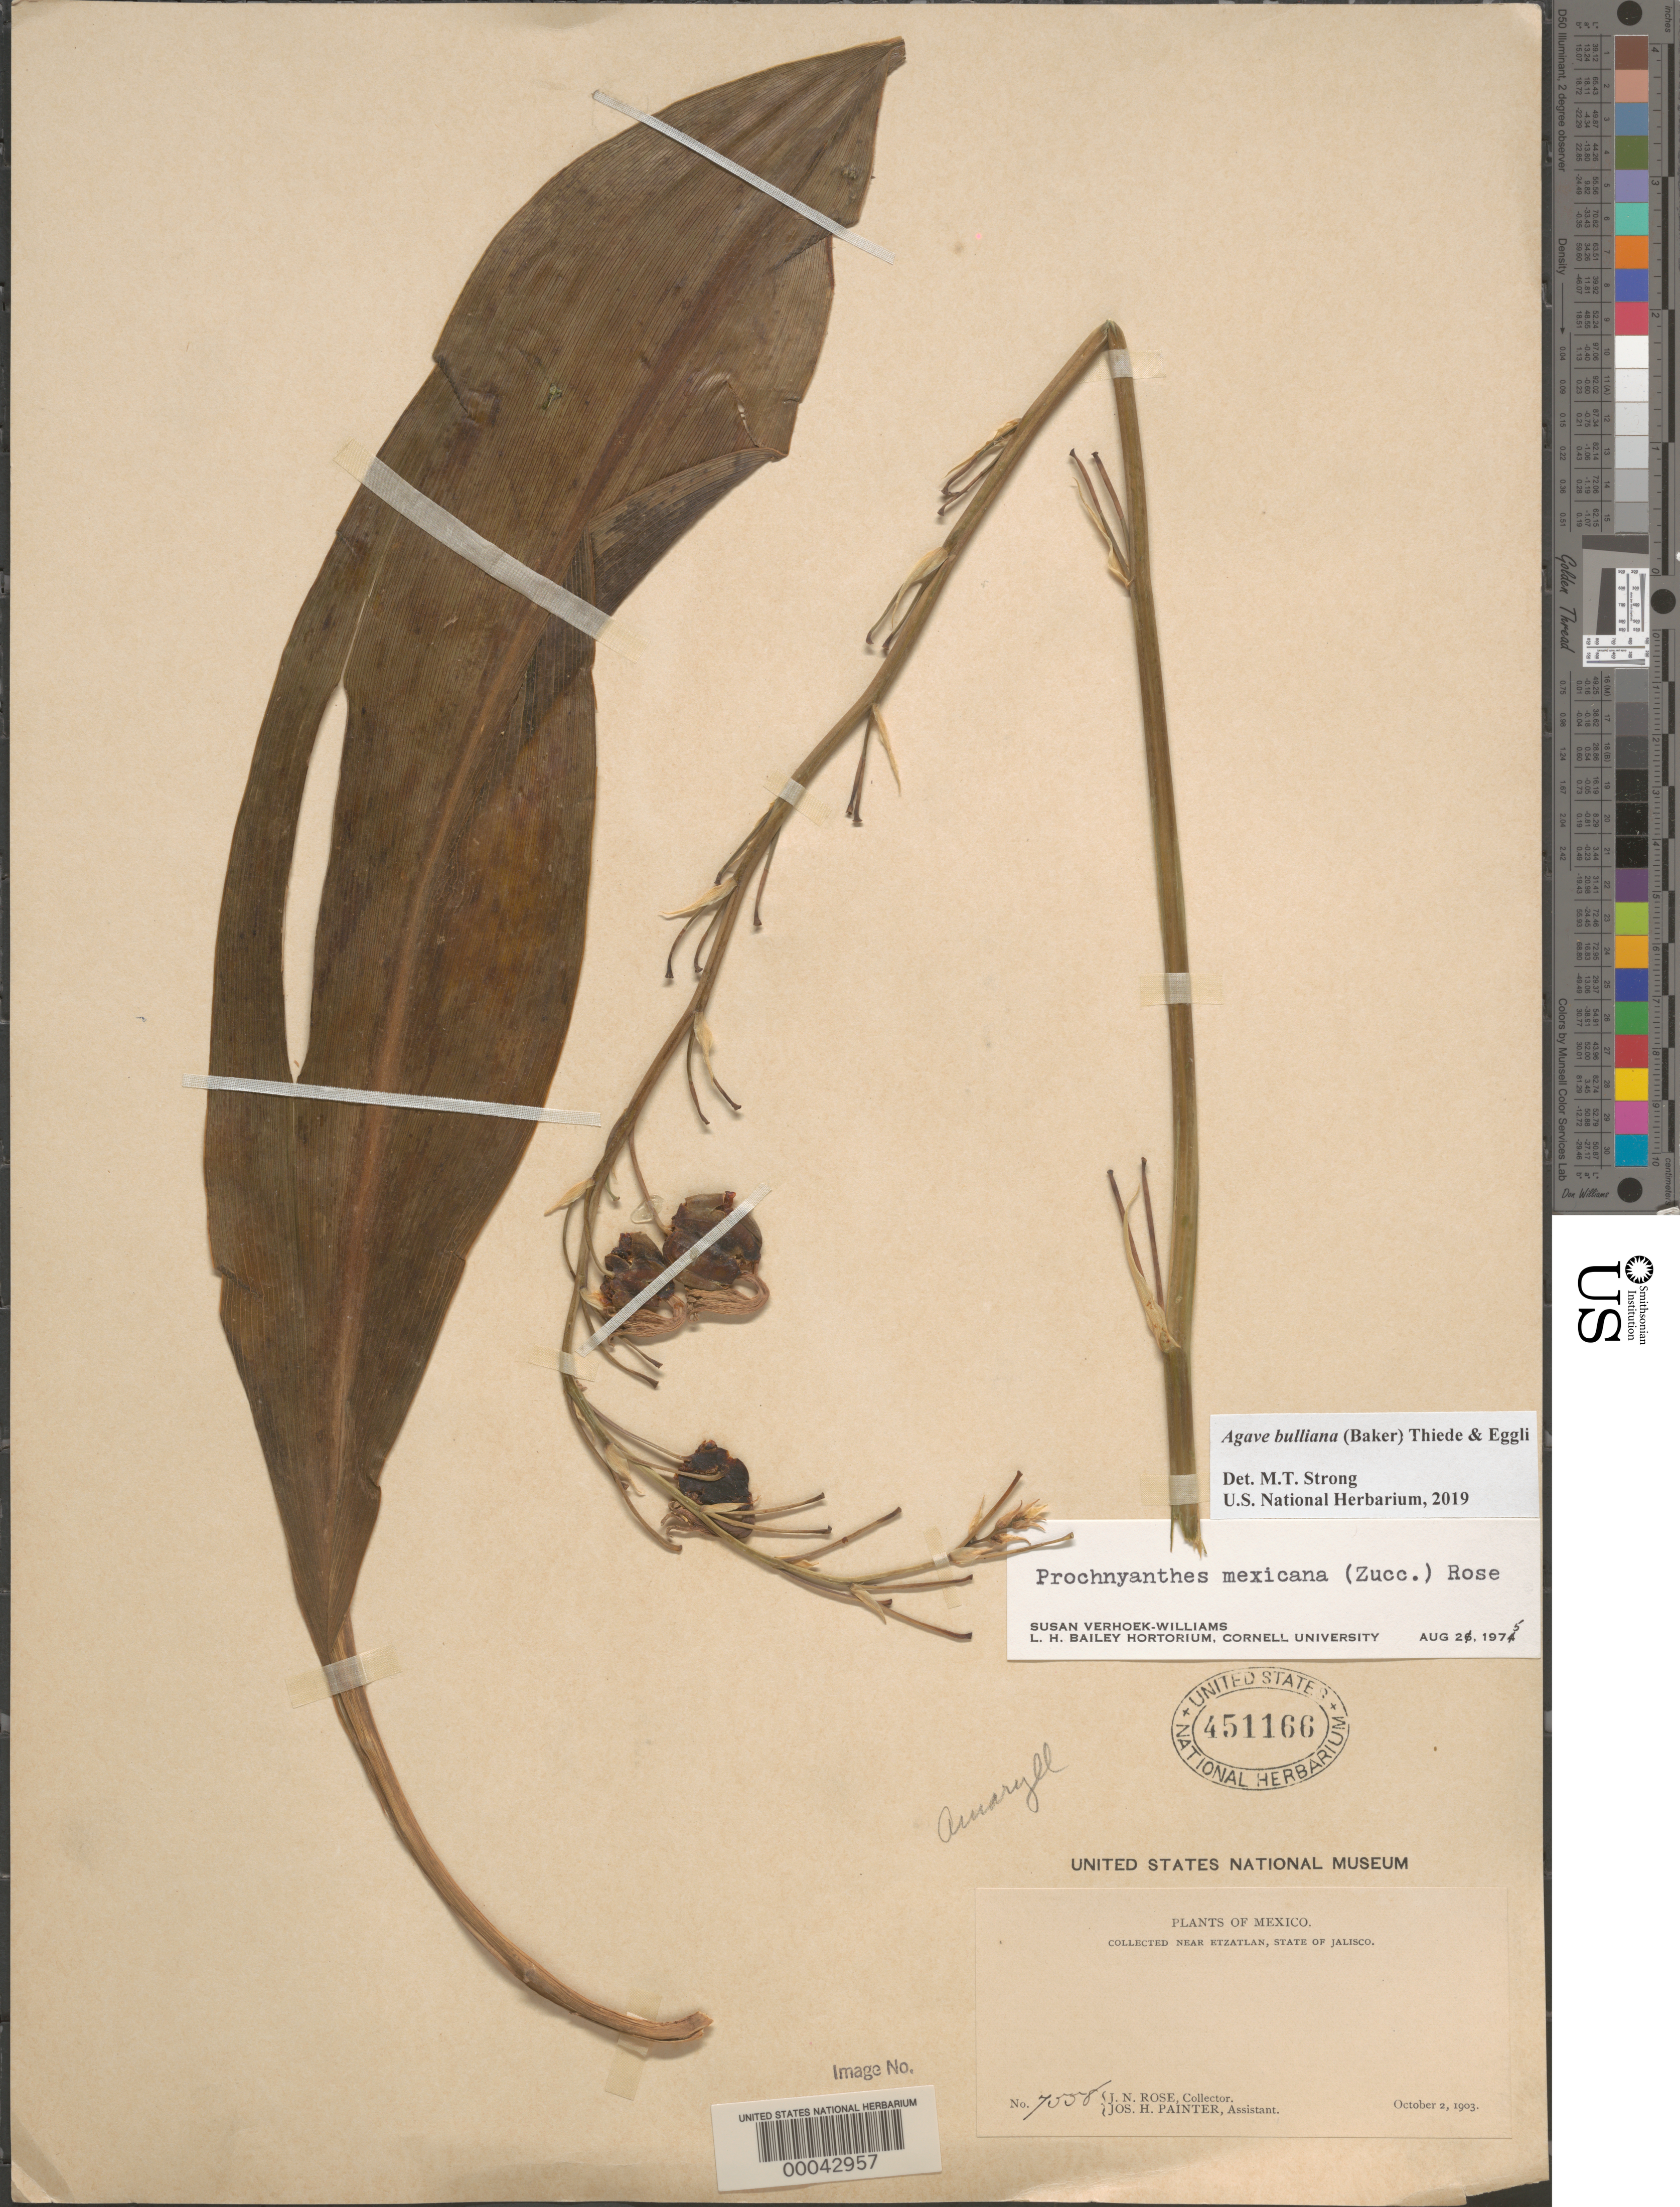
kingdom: Plantae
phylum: Tracheophyta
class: Liliopsida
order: Asparagales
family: Asparagaceae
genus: Agave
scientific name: Agave bulliana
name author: (Baker) Thiede & Eggli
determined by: Strong, Mark T., (BOT), Smithsonian Institution - National Museum of Natural History (UNITED STATES)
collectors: J. N. Rose & J. H. Painter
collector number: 7558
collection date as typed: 02 Oct 1903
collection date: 1903-10-02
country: Mexico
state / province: Jalisco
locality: Near Etzatlan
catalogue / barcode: US 451166